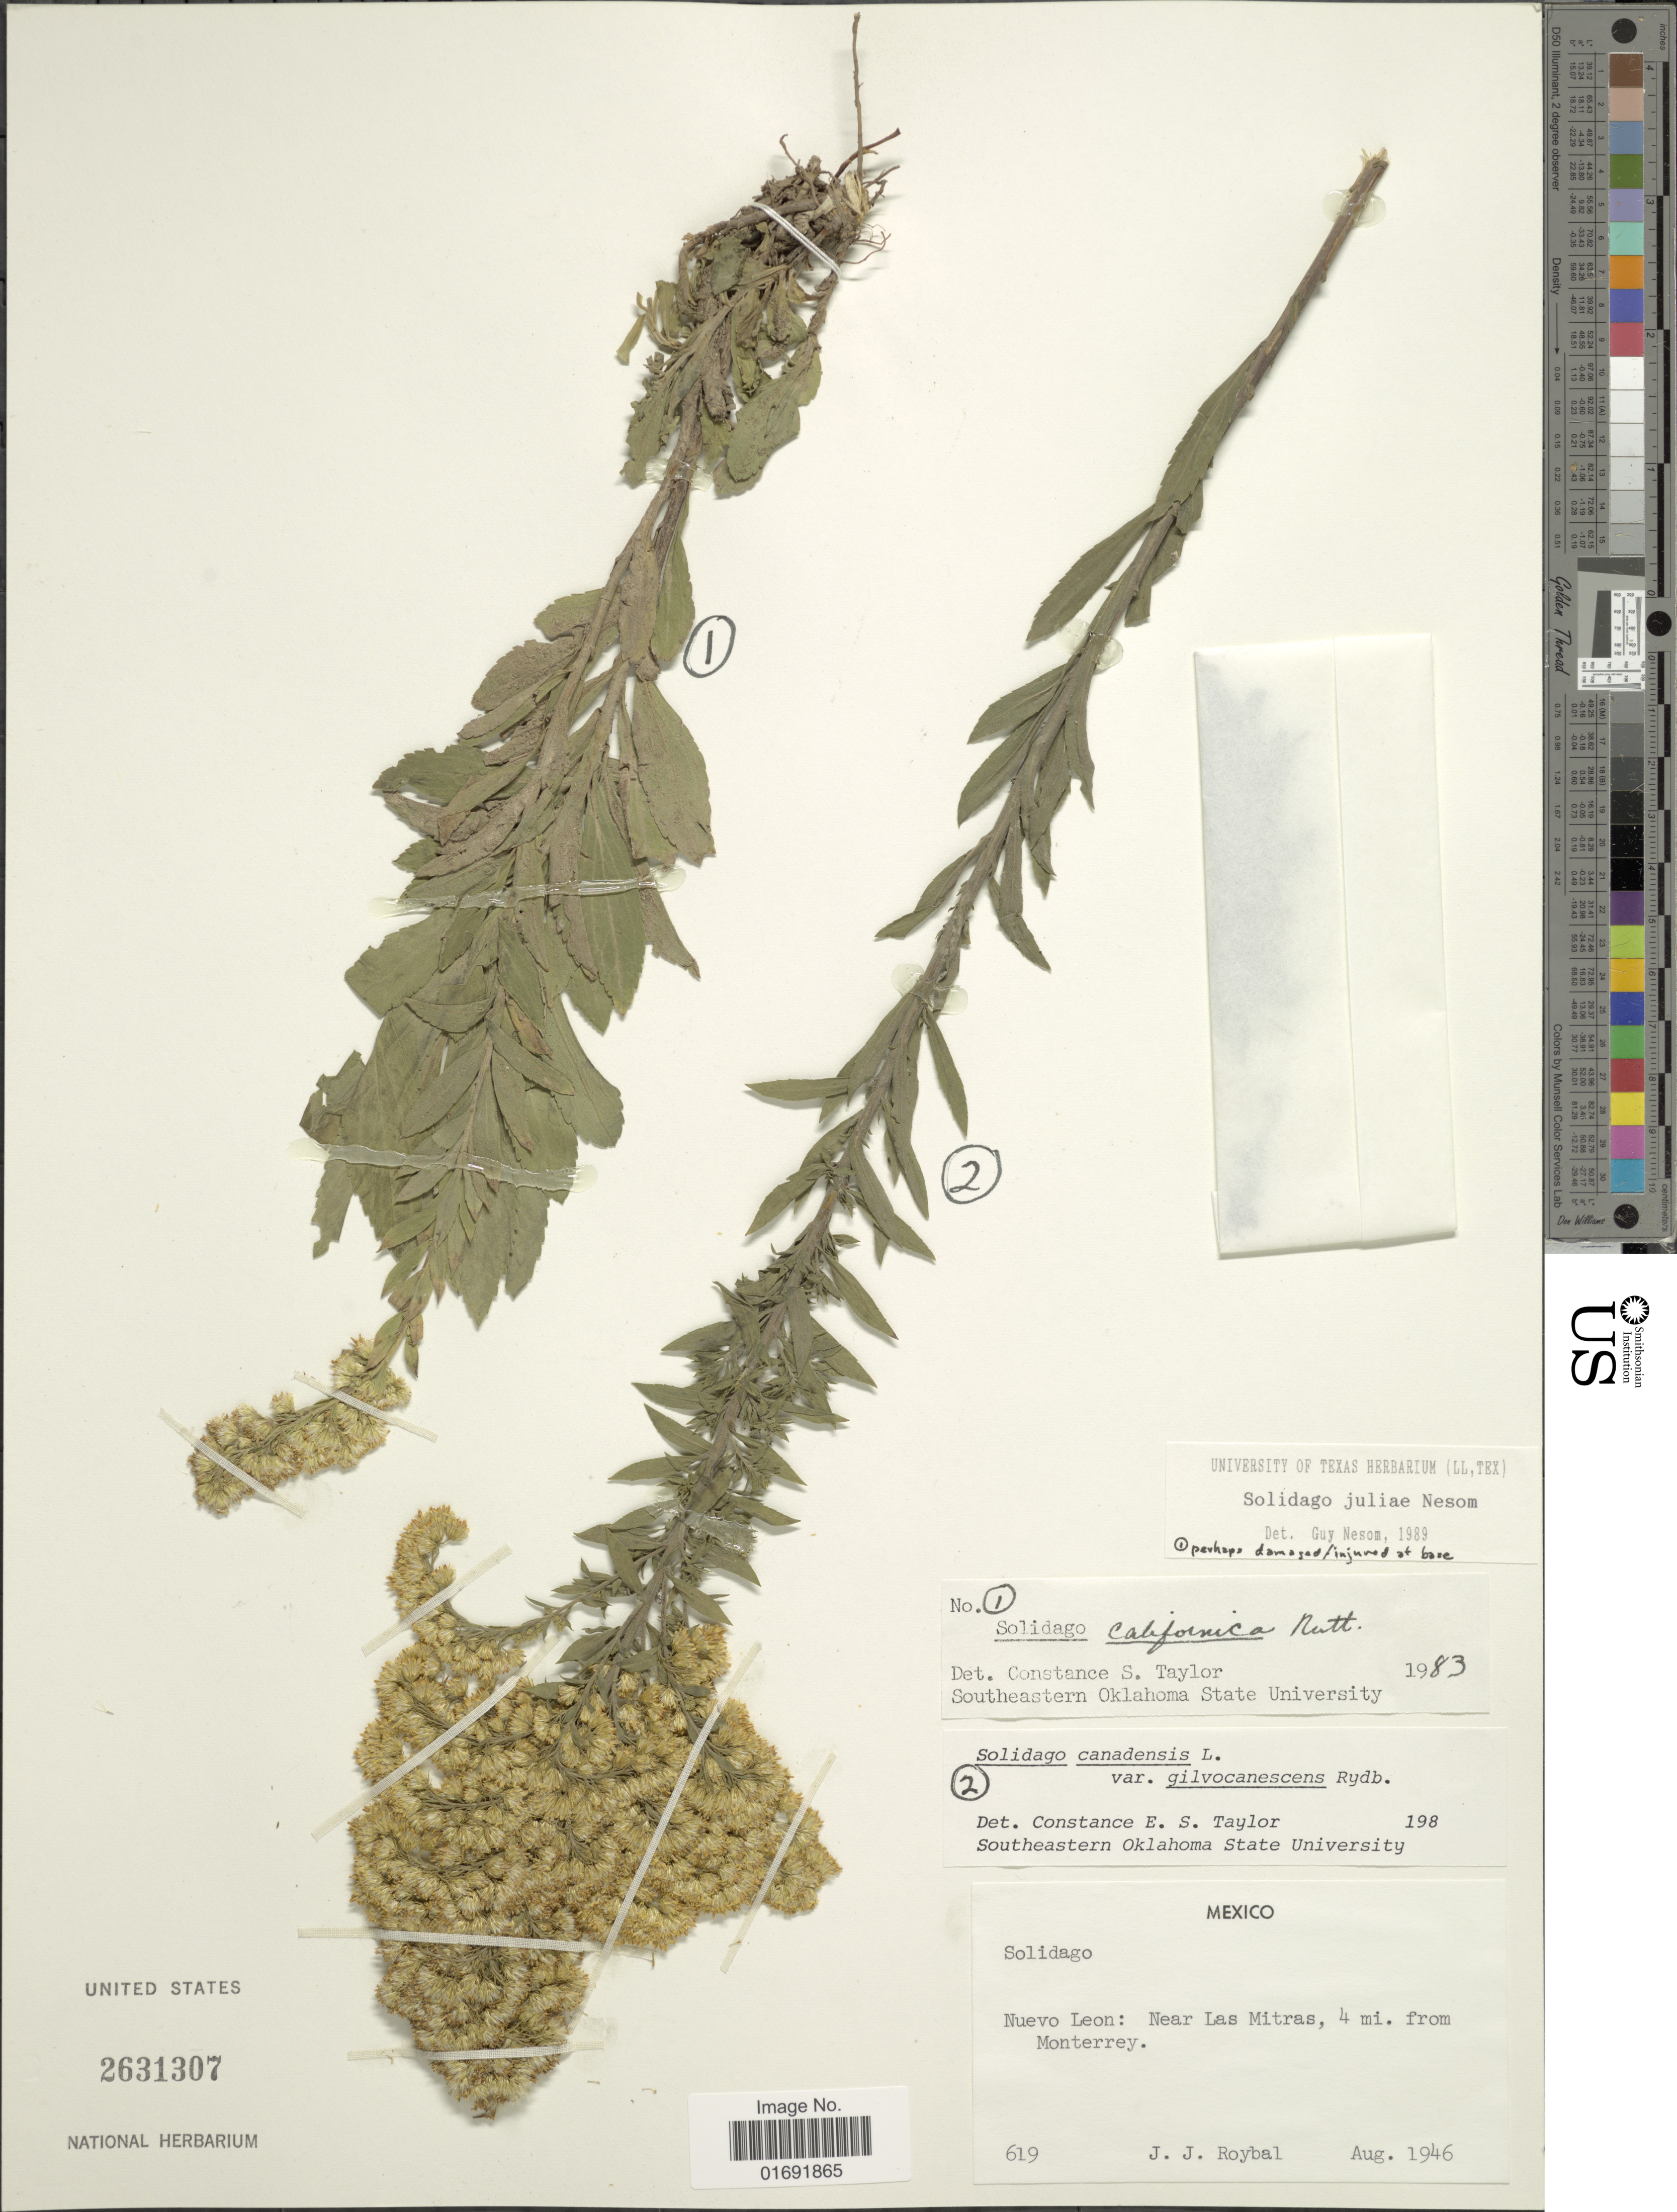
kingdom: Plantae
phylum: Tracheophyta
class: Magnoliopsida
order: Asterales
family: Asteraceae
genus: Solidago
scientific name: Solidago juliae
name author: G.L. Nesom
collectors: J. J. Roybal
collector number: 619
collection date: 1946-08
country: Mexico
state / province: Nuevo León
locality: Near Las Mitras, 4 mi. from Monterrey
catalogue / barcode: US 2631307